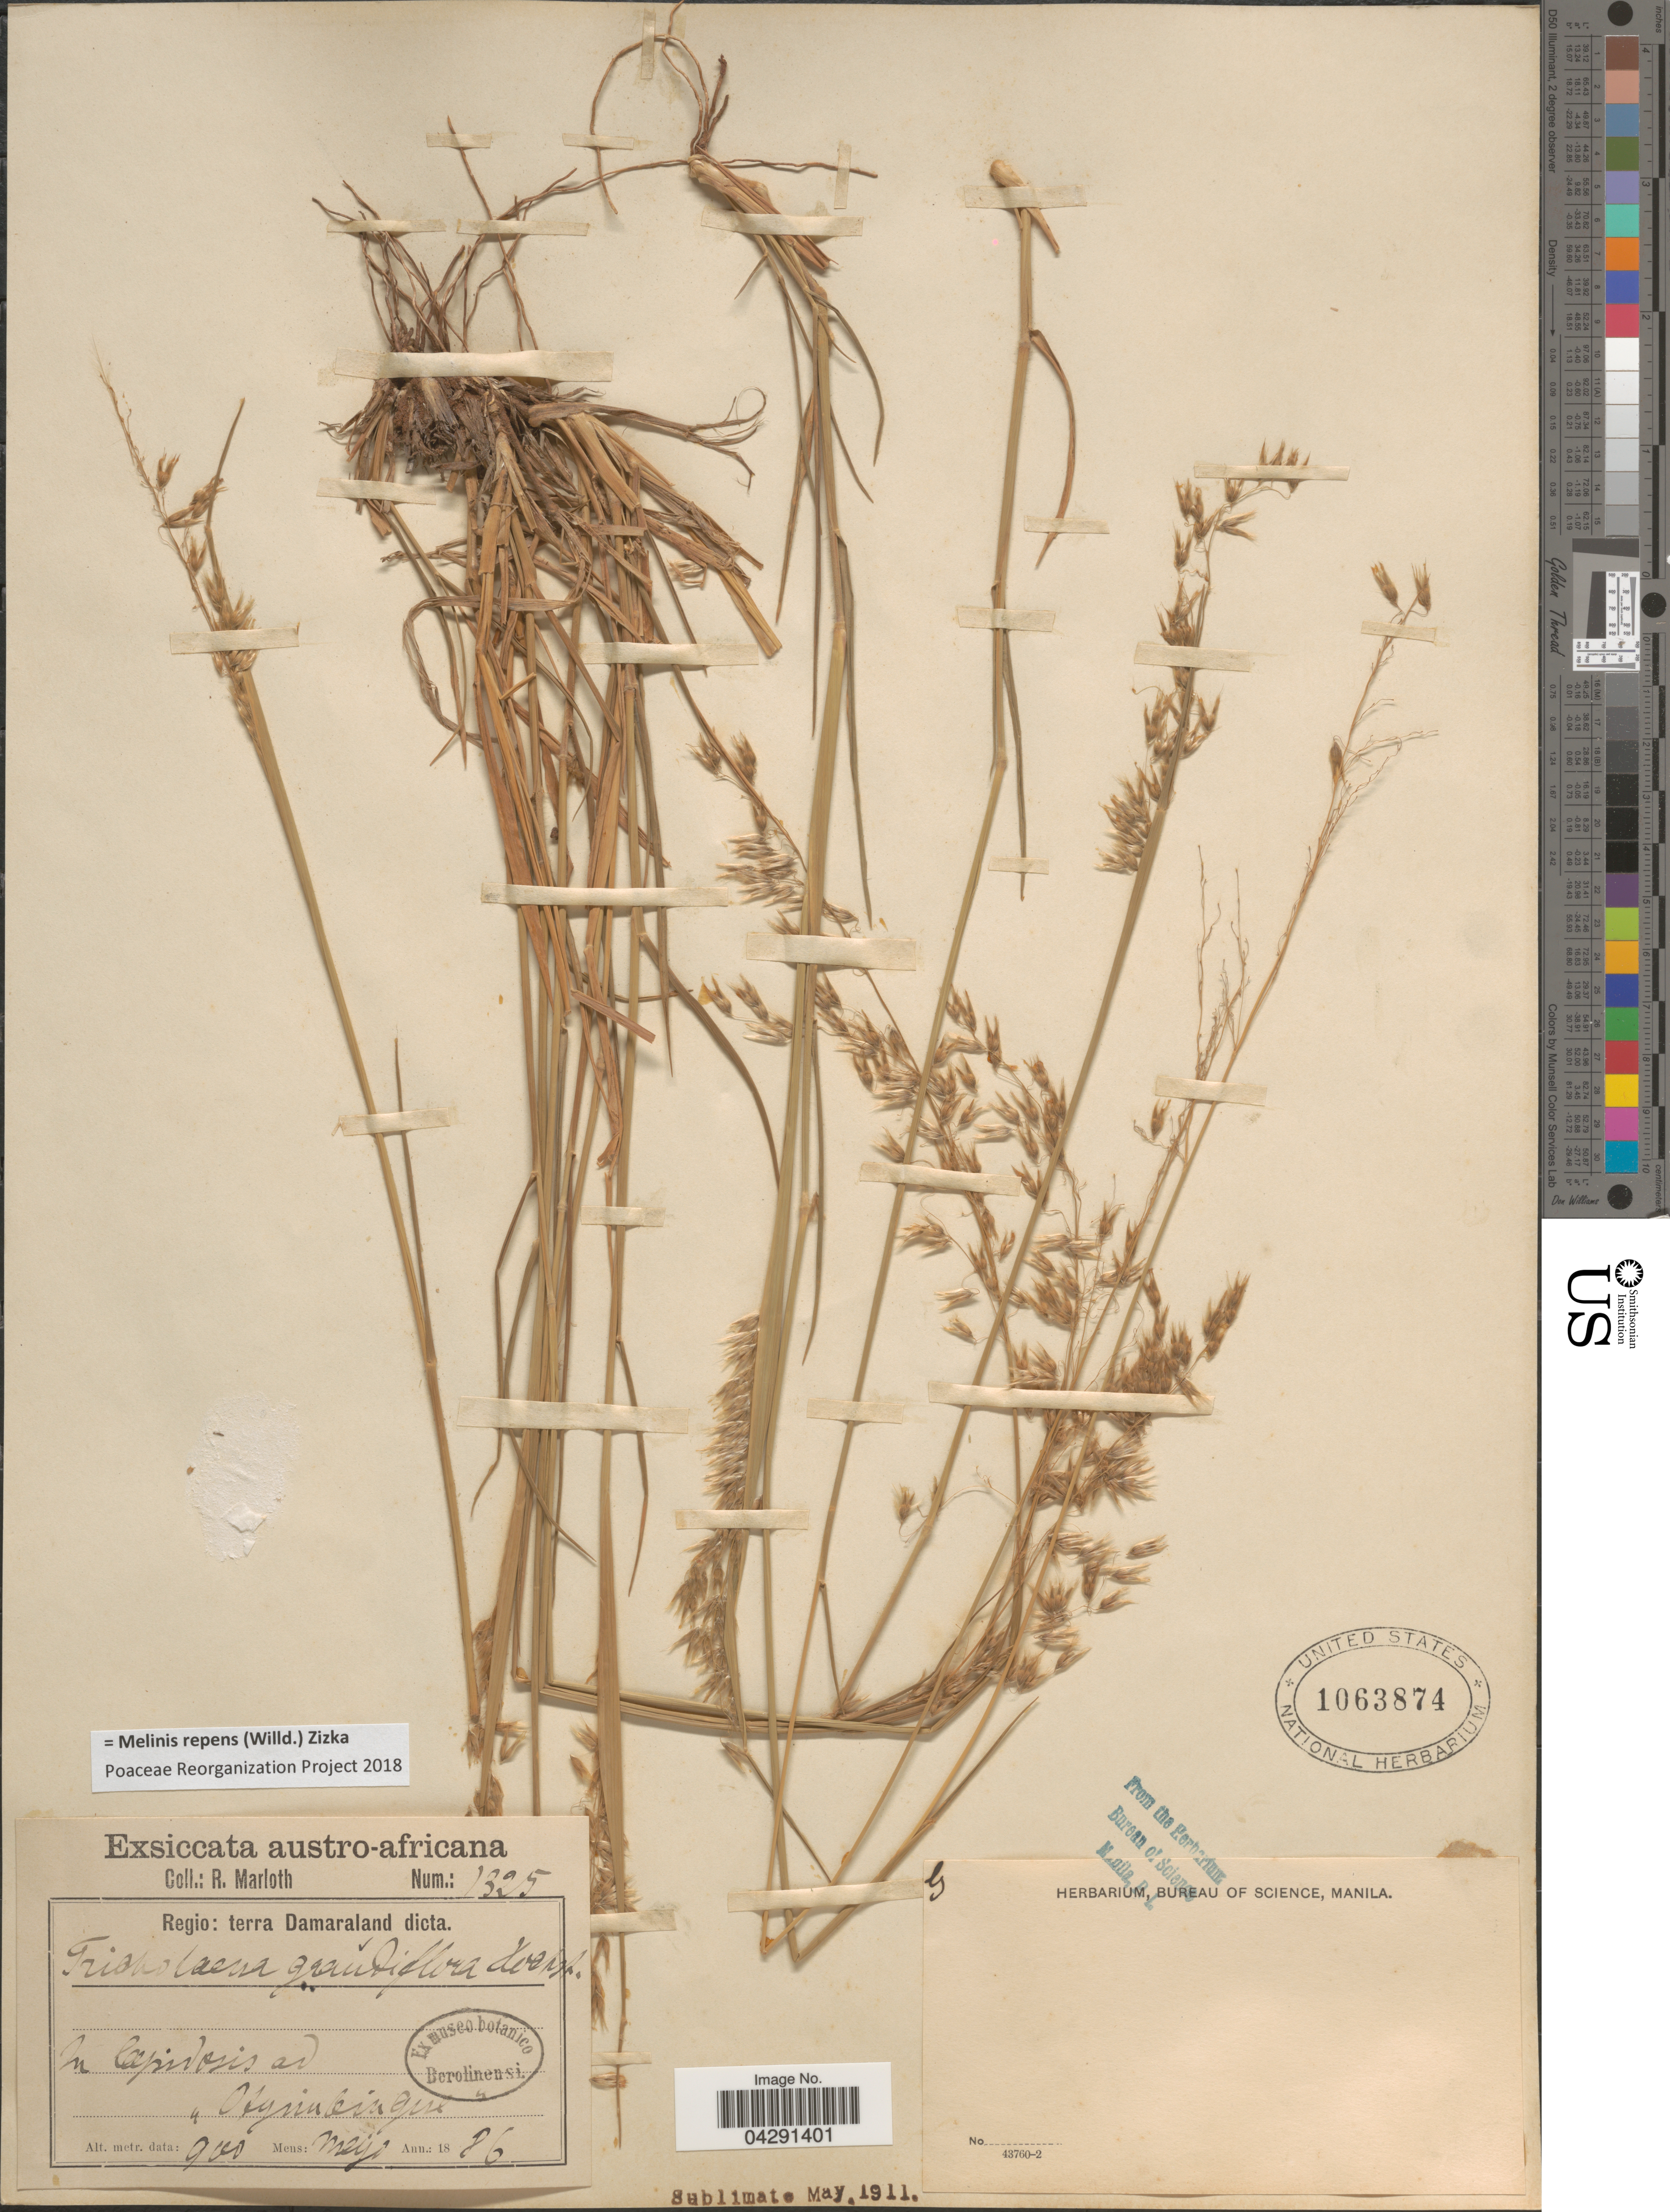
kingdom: Plantae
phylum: Tracheophyta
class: Liliopsida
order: Poales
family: Poaceae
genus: Melinis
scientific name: Melinis repens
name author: (Willd.) Zizka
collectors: R. Marloth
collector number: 1325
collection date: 1886-05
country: Namibia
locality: Regio: terra Damaraland dicta. In lapidosis ad [illegible text]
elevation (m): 900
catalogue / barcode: US 1063874